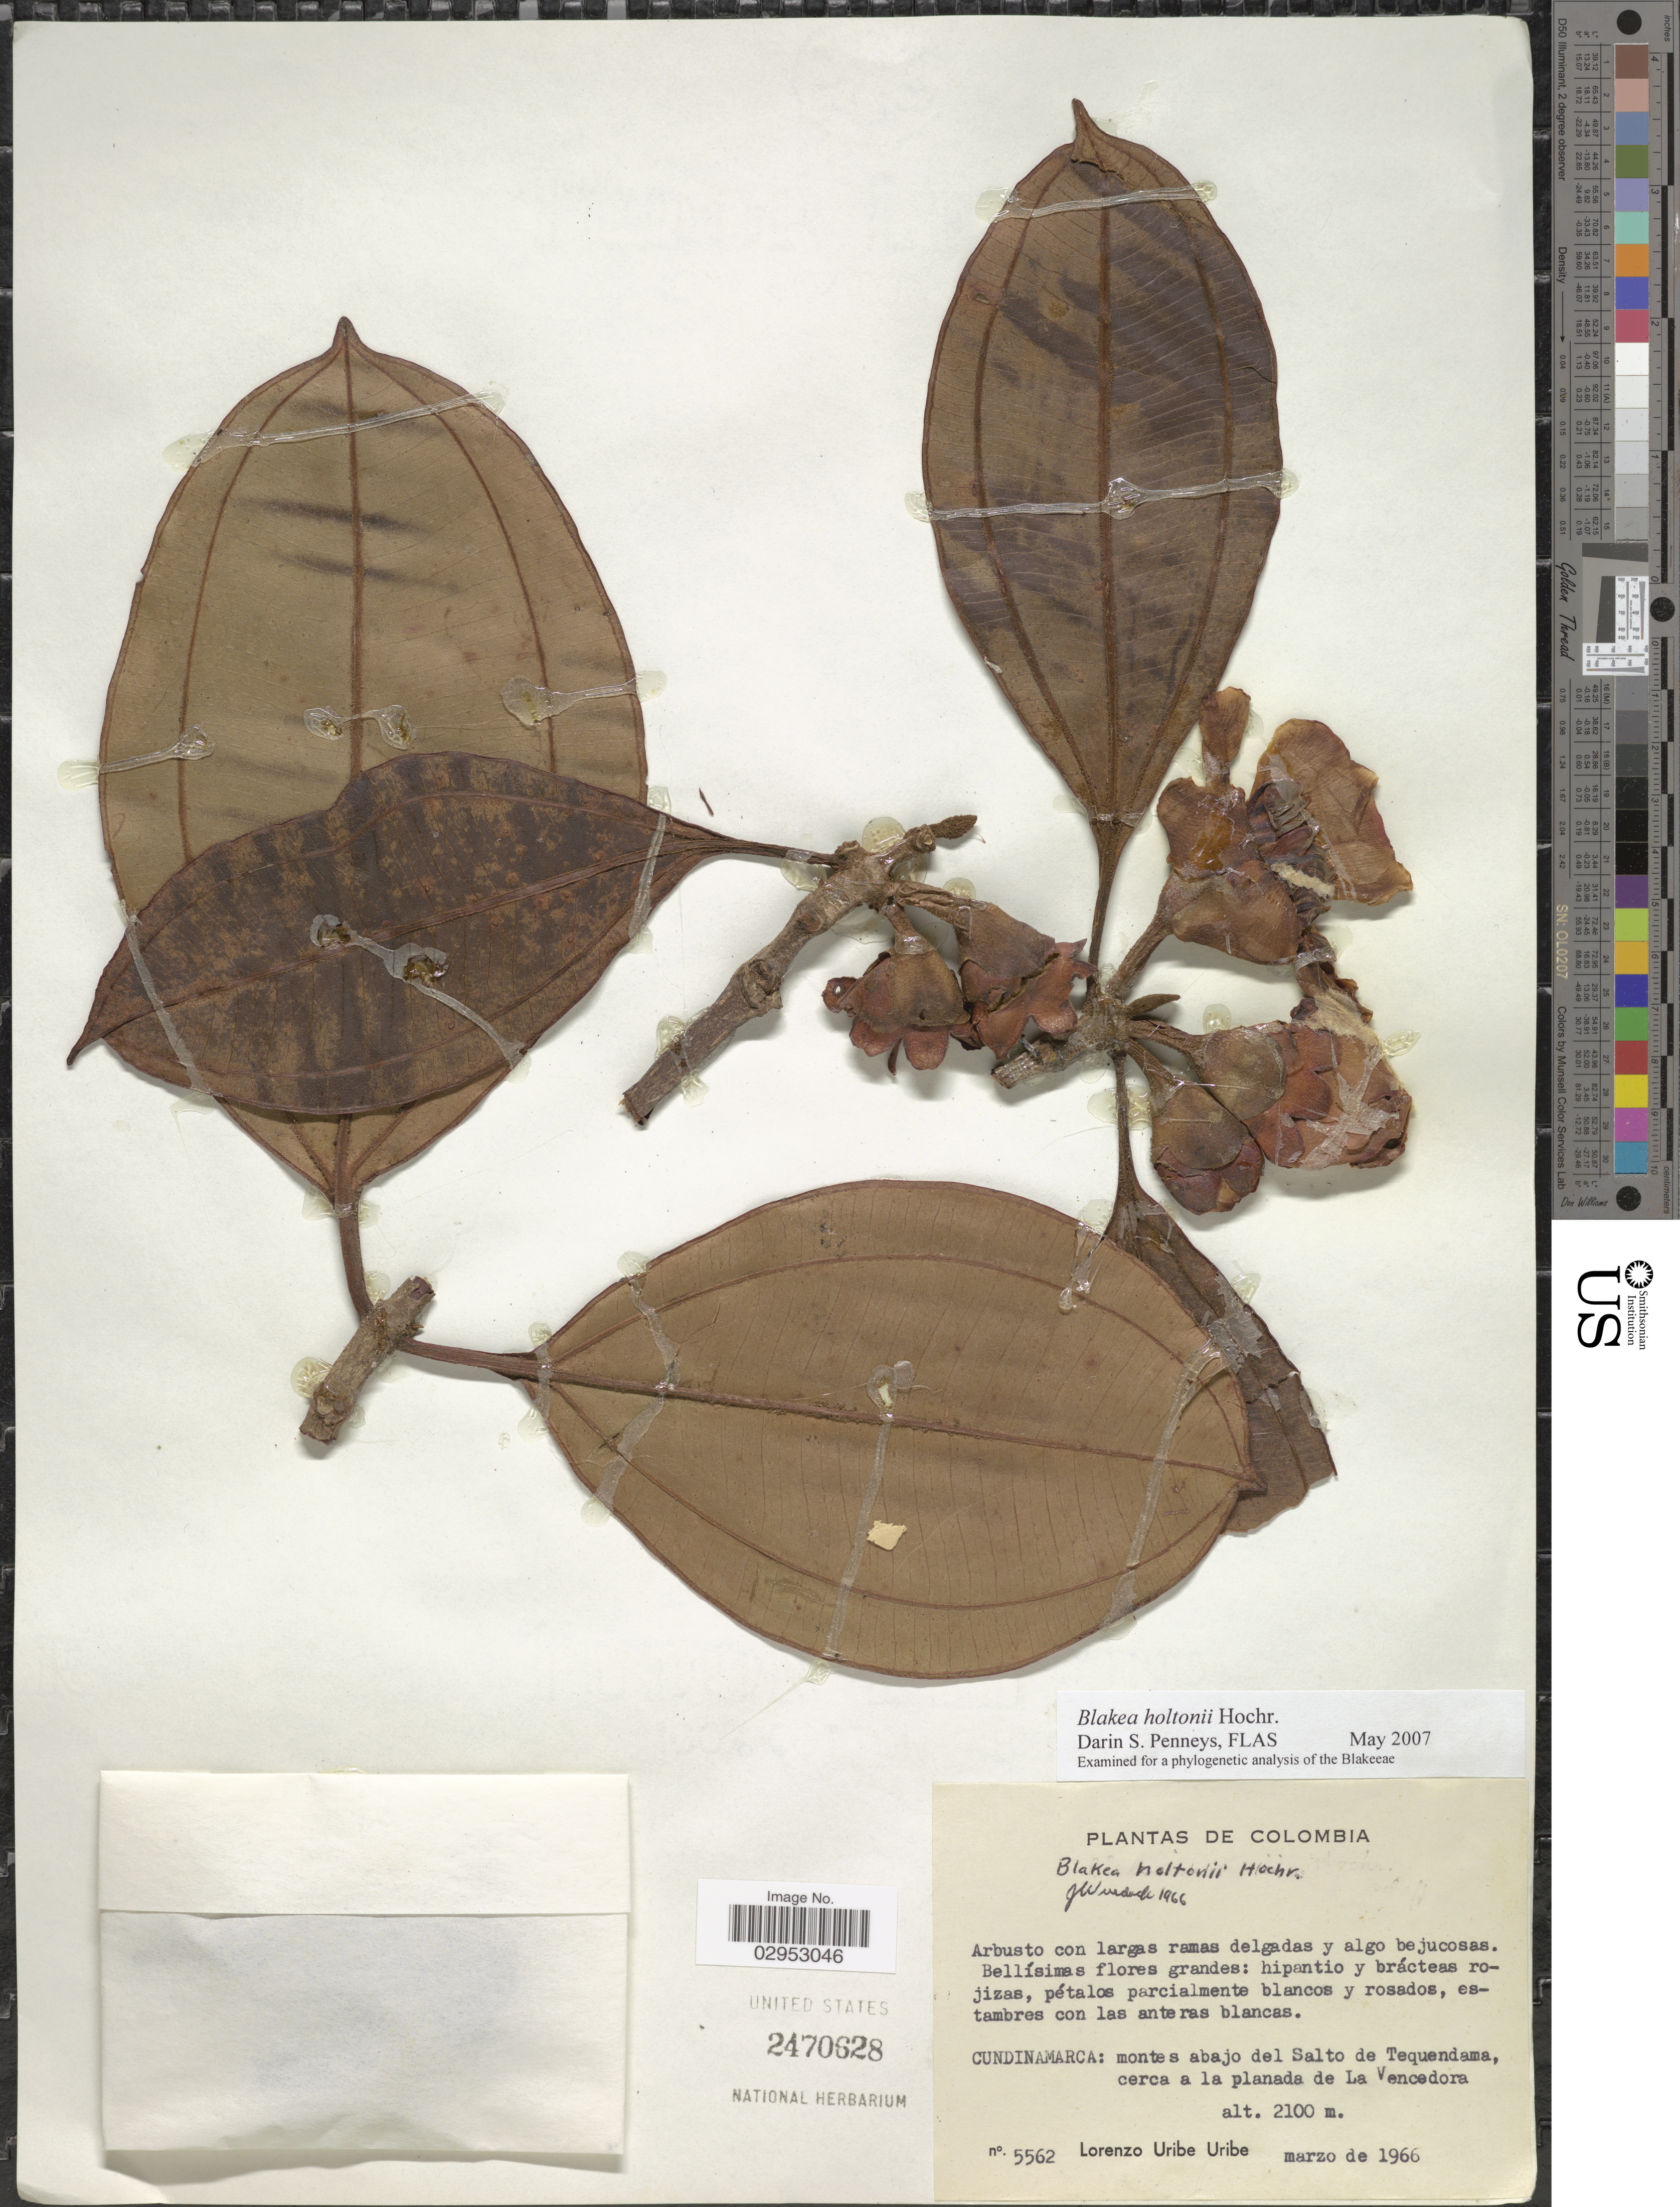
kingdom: Plantae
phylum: Tracheophyta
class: Magnoliopsida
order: Myrtales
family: Melastomataceae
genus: Blakea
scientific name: Blakea holtonii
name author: Hochr.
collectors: L. Uribe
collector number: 5562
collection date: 1966-03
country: Colombia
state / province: Cundinamarca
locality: Montes abajo del Salto de Tequendama, cerca a la planada de La Vencedora.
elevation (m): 2100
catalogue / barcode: US 2470628